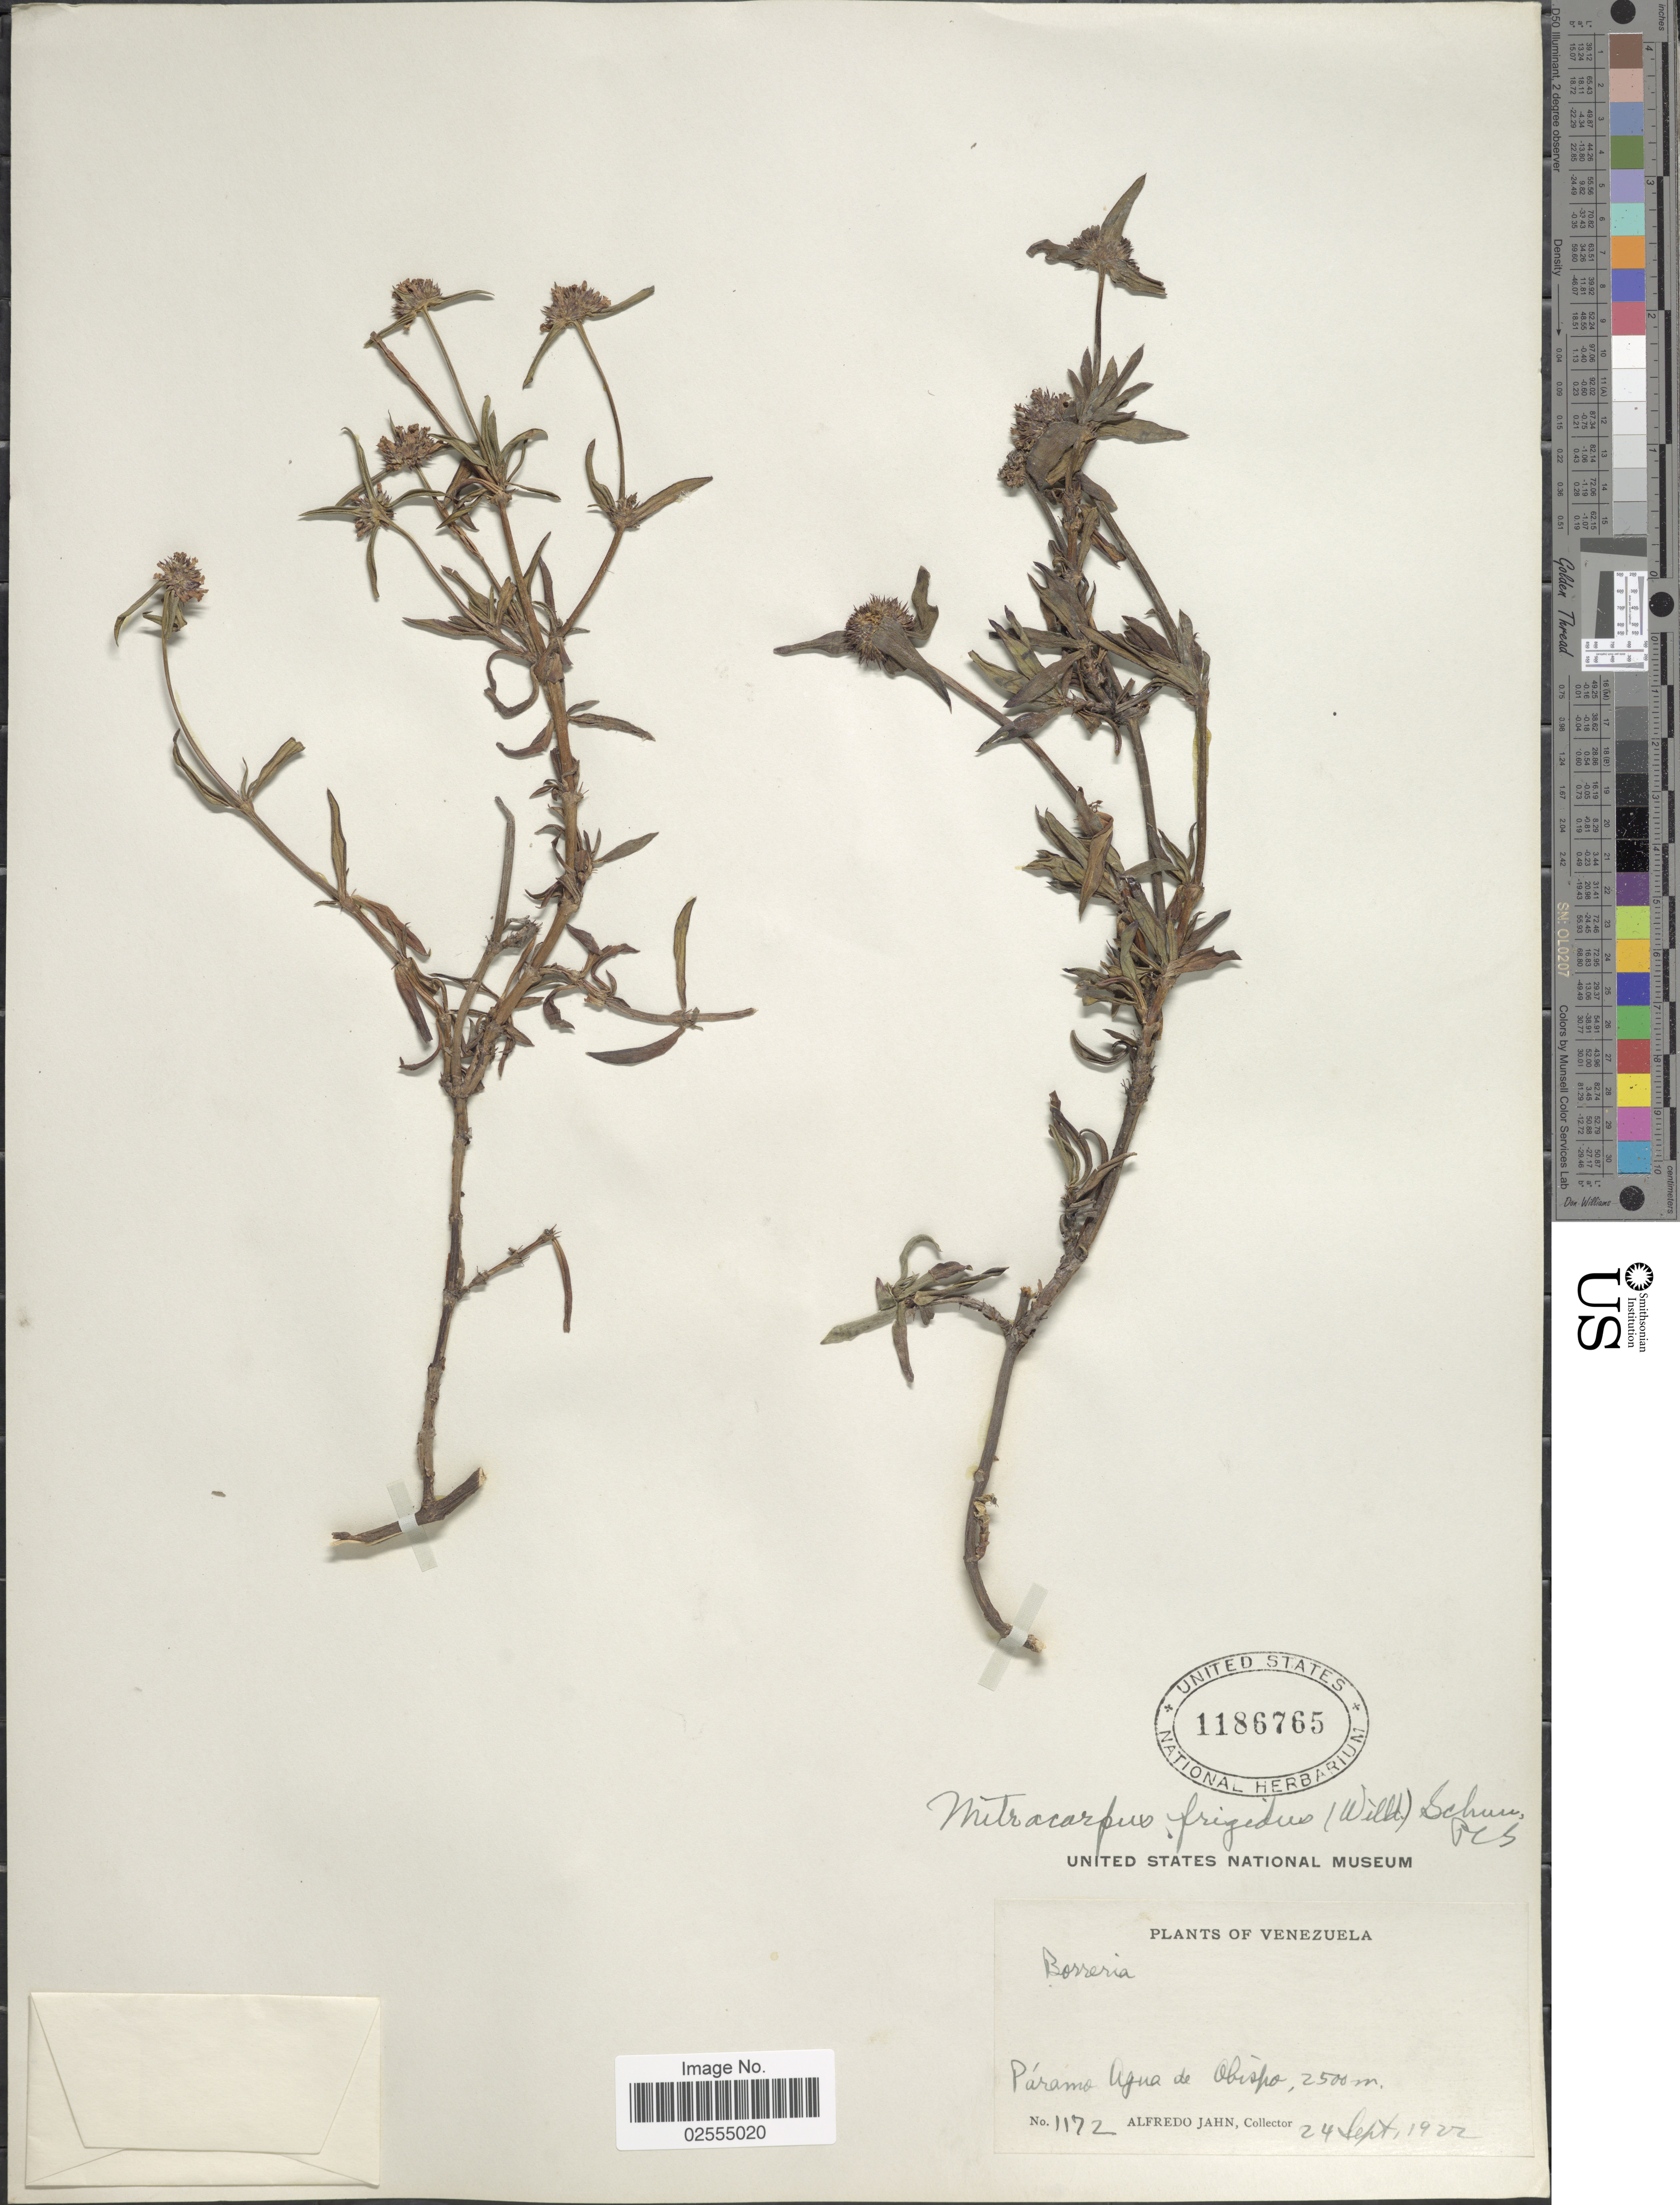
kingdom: Plantae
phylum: Tracheophyta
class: Magnoliopsida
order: Gentianales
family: Rubiaceae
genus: Mitracarpus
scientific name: Mitracarpus frigidus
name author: (Willd. ex Roem. & Schult.) K. Schum.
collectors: A. Jahn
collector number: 1172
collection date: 1922-09-24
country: Venezuela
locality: Páramo Agua de Obispo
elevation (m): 2500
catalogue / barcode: US 1186765